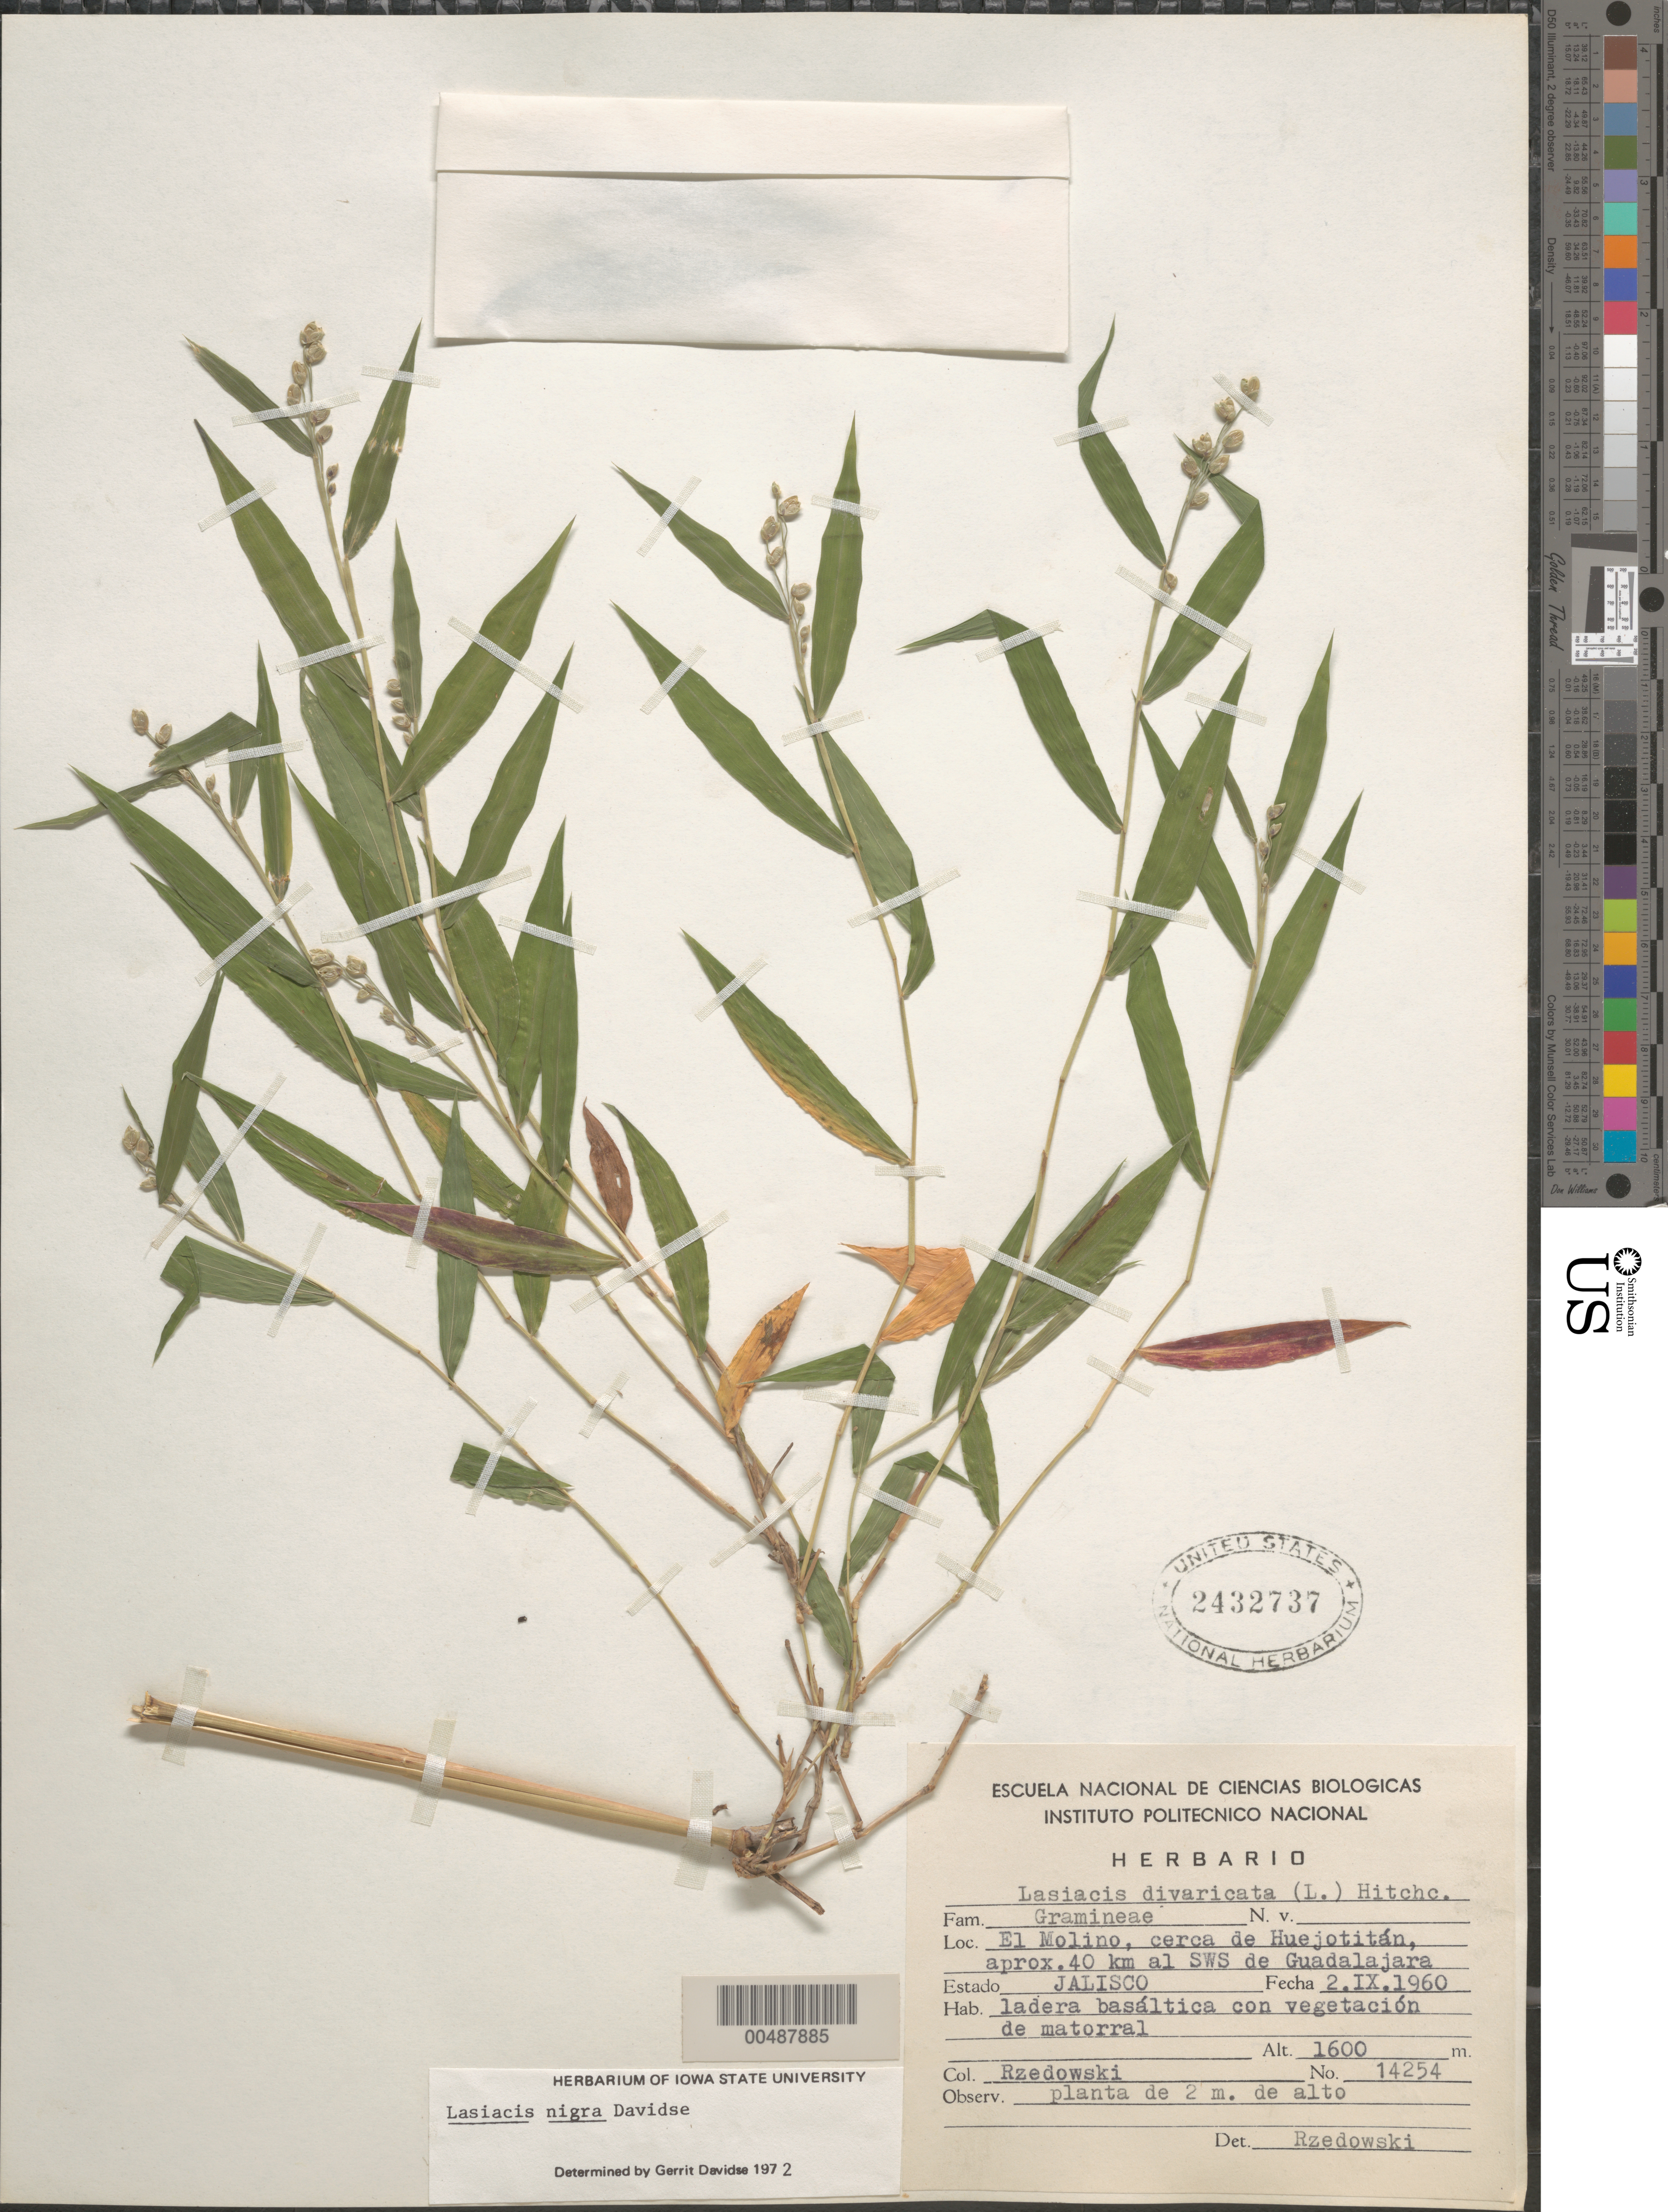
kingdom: Plantae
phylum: Tracheophyta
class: Liliopsida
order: Poales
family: Poaceae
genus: Lasiacis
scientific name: Lasiacis maxonii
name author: Swallen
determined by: Davidse, Gerrit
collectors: J. Rzedowski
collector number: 14254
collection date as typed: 2 Sep 1960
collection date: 1960-09-02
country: Mexico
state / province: Jalisco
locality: El Molino, cerca de Huejotitán, aprox. 40 km al SWS de Guadalajara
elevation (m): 1600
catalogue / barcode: US 2432737